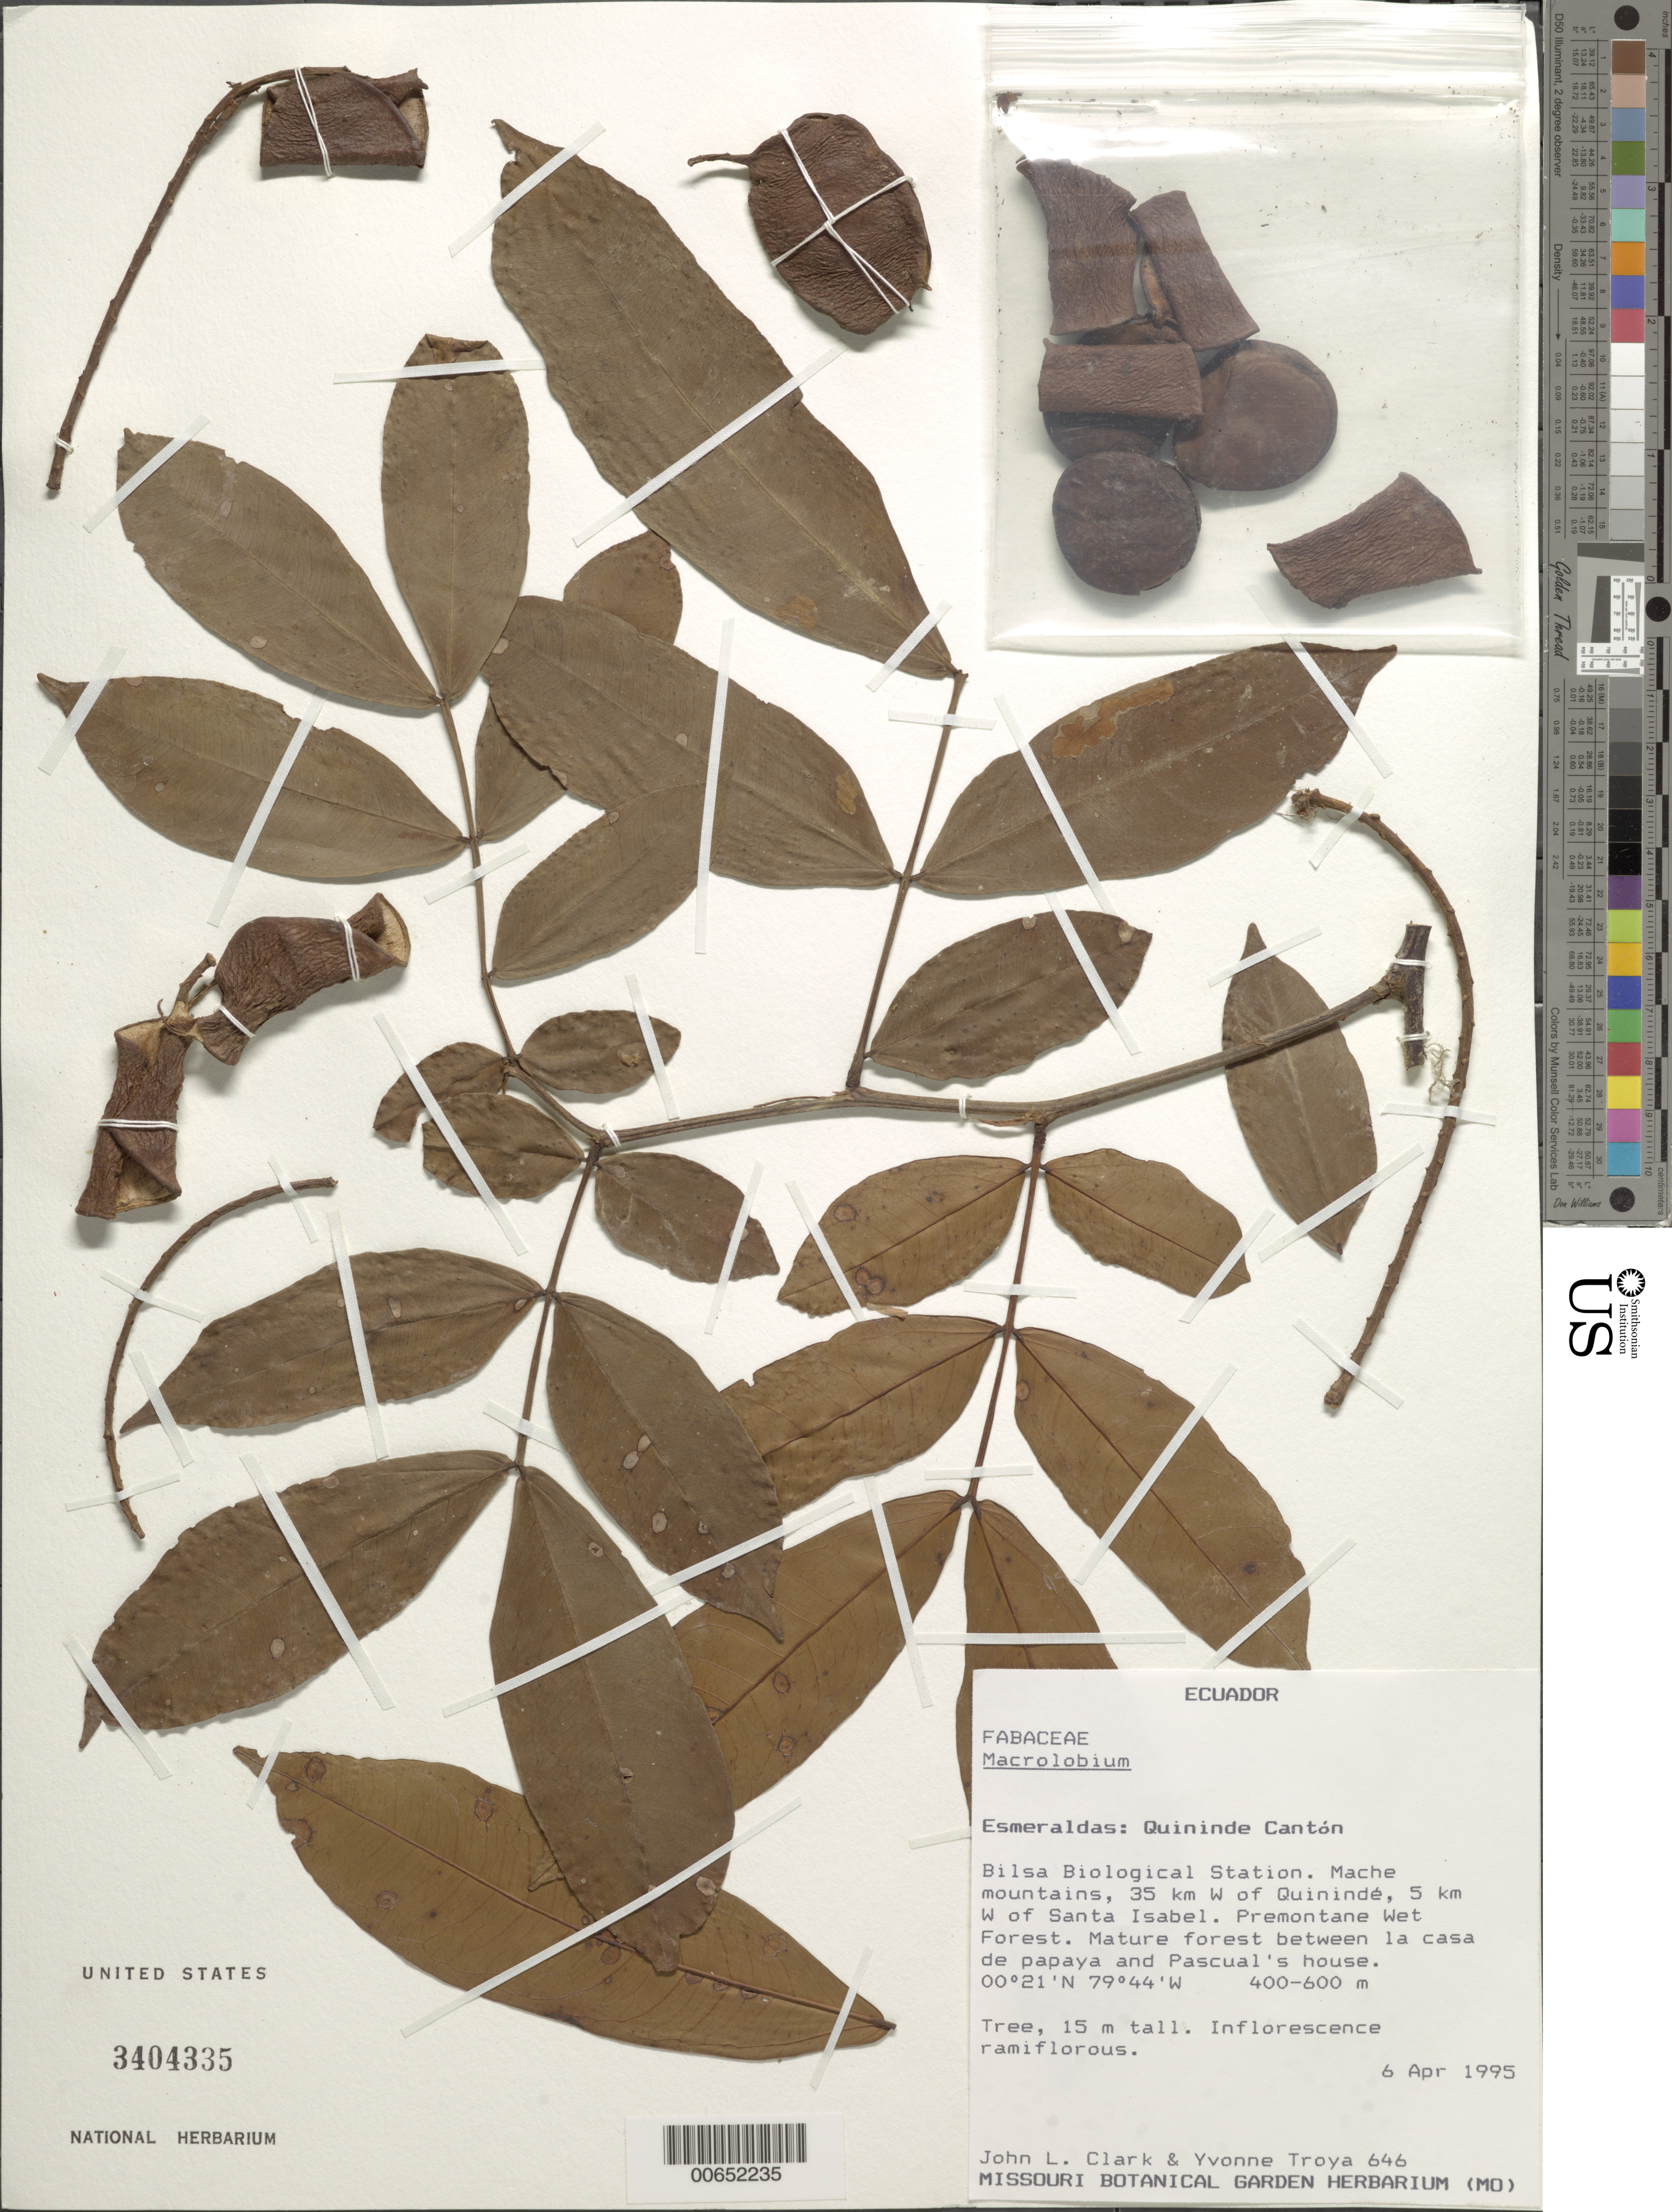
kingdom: Plantae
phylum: Tracheophyta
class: Magnoliopsida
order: Fabales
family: Fabaceae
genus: Macrolobium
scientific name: Macrolobium sp. nov.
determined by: Trujillo, A. M.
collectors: J. L. Clark & Y. Troya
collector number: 646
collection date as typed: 06 Apr 1995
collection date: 1995-04-06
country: Ecuador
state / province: Esmeraldas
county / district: Quinindé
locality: Bilsa Biological Station, W of Quininde, W of Santa Isabel, between La Casa de Papaya and Pascual's house.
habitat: Premontane wet forest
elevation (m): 400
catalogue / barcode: US 3404335